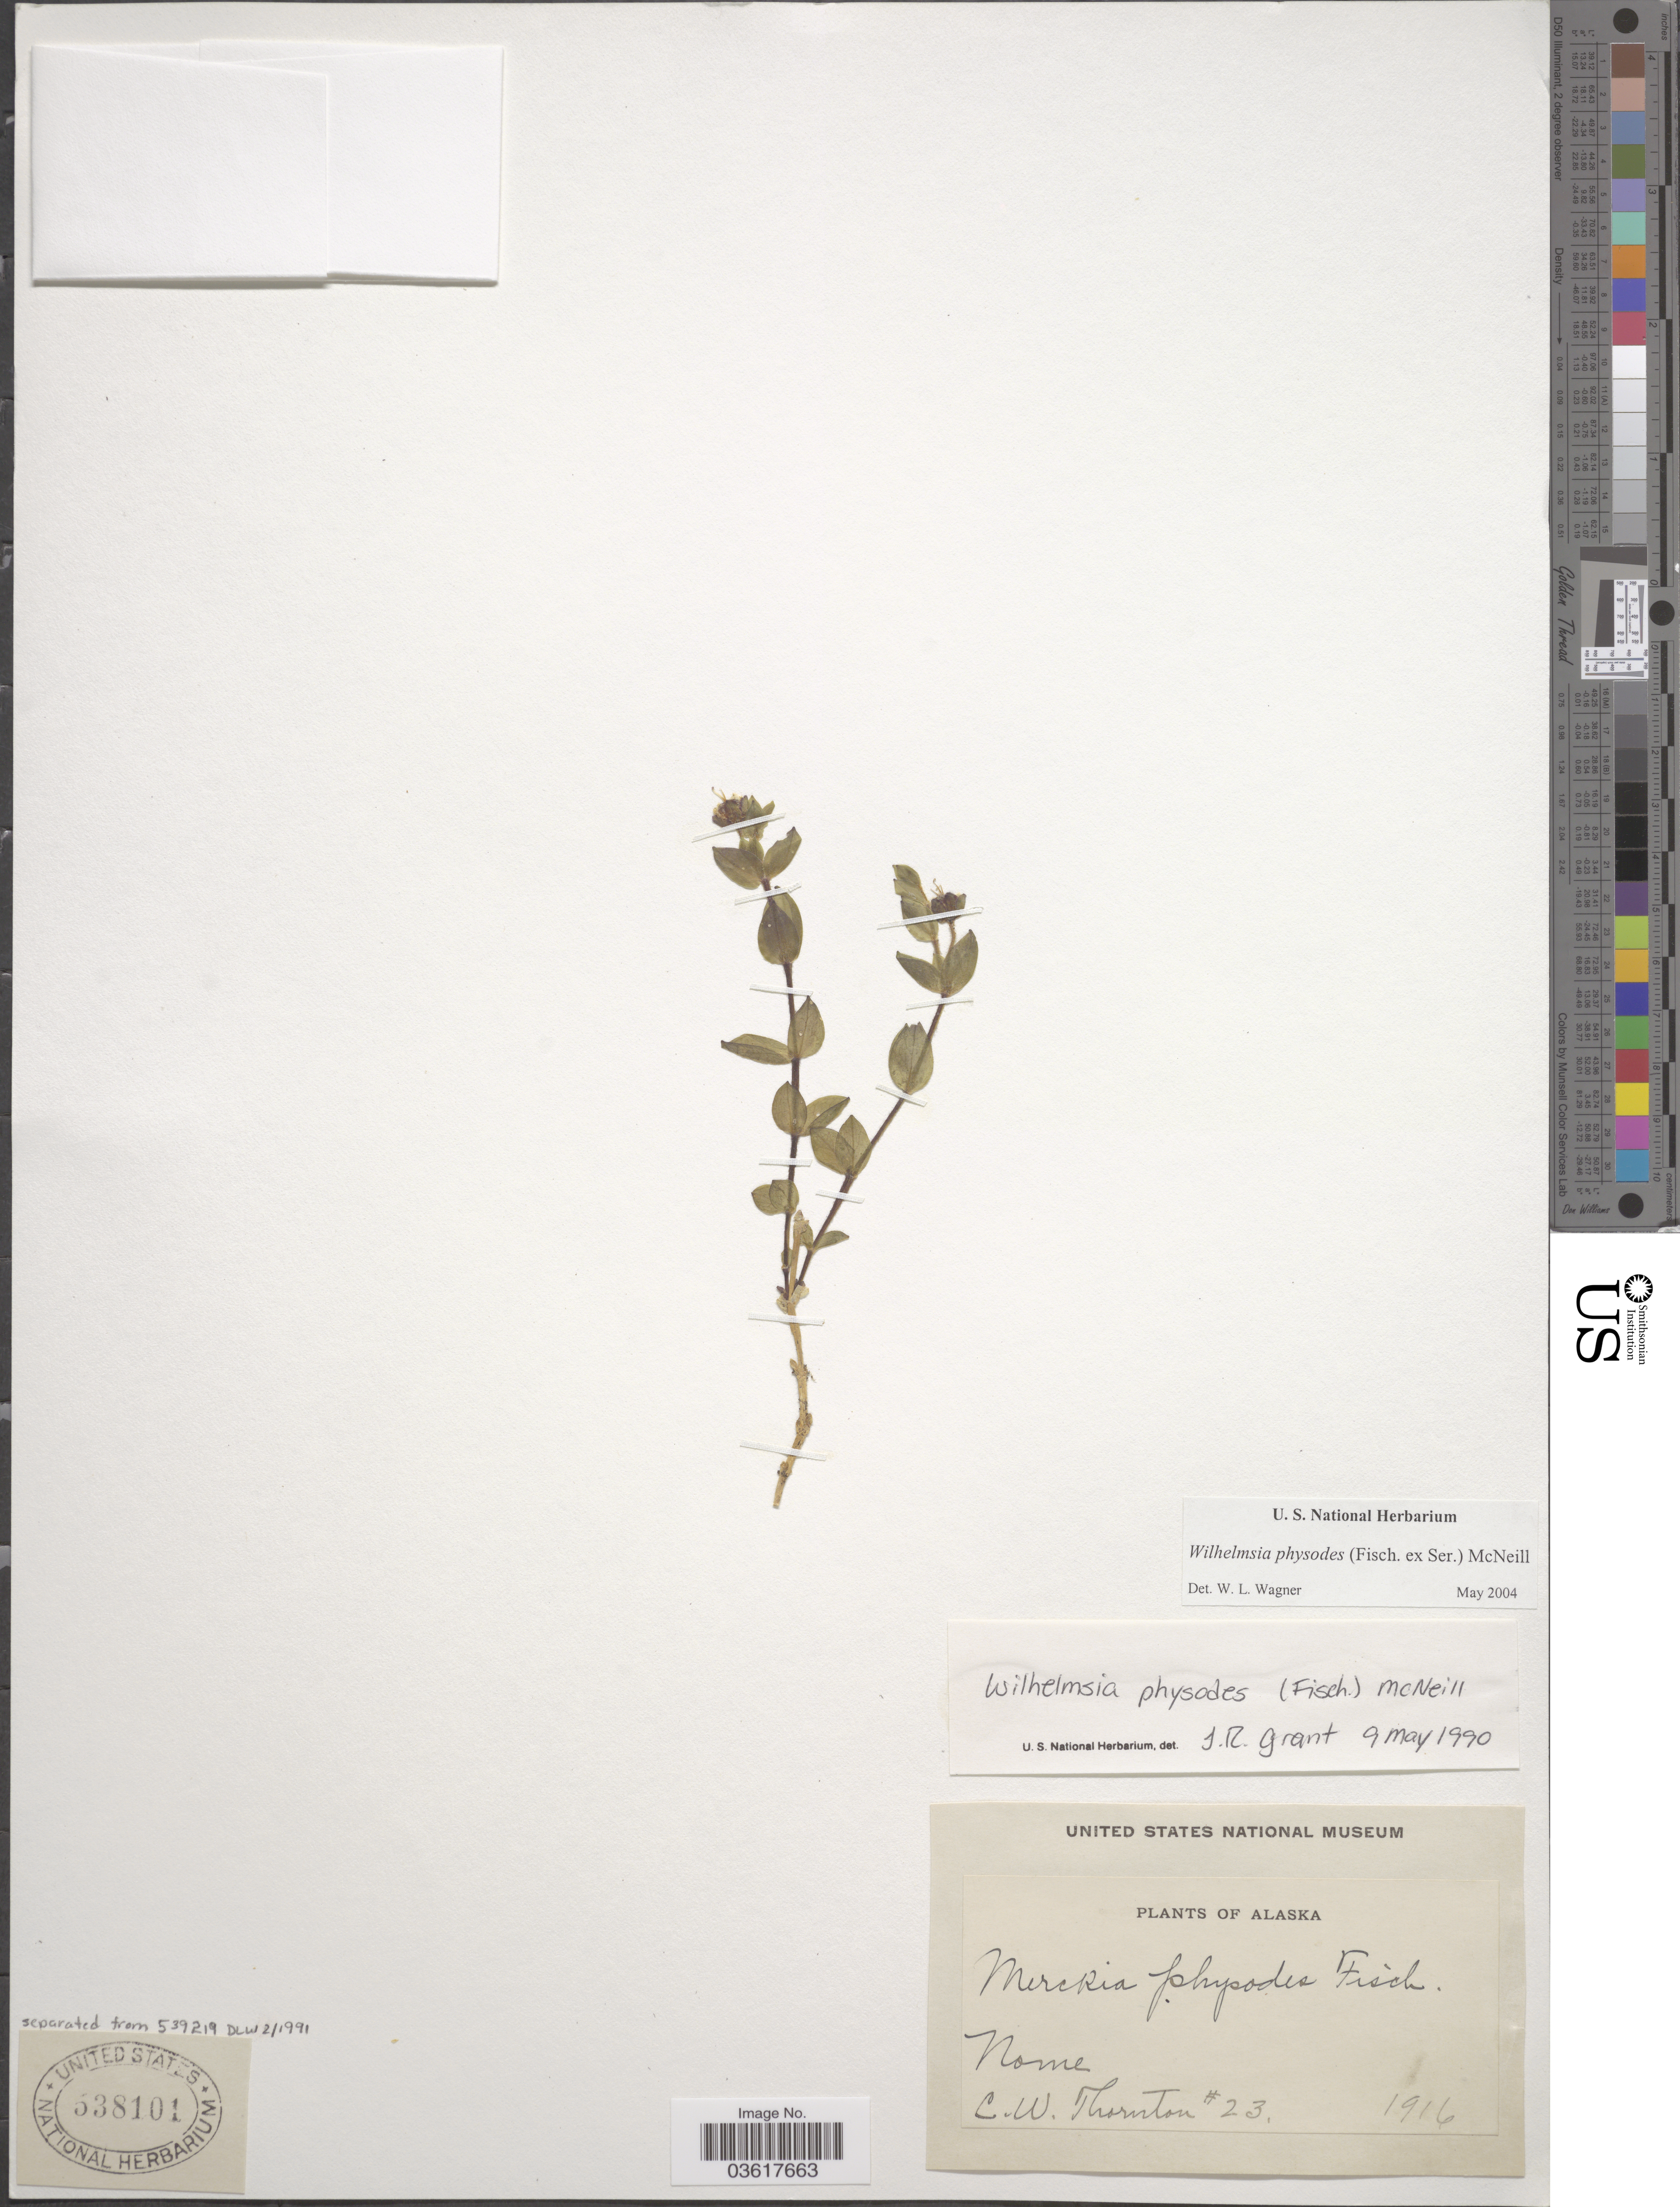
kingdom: Plantae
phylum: Tracheophyta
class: Magnoliopsida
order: Caryophyllales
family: Caryophyllaceae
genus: Wilhelmsia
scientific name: Wilhelmsia sp.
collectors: C. Thornton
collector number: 23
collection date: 1916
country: United States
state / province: Alaska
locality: Nome.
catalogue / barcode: US 538101